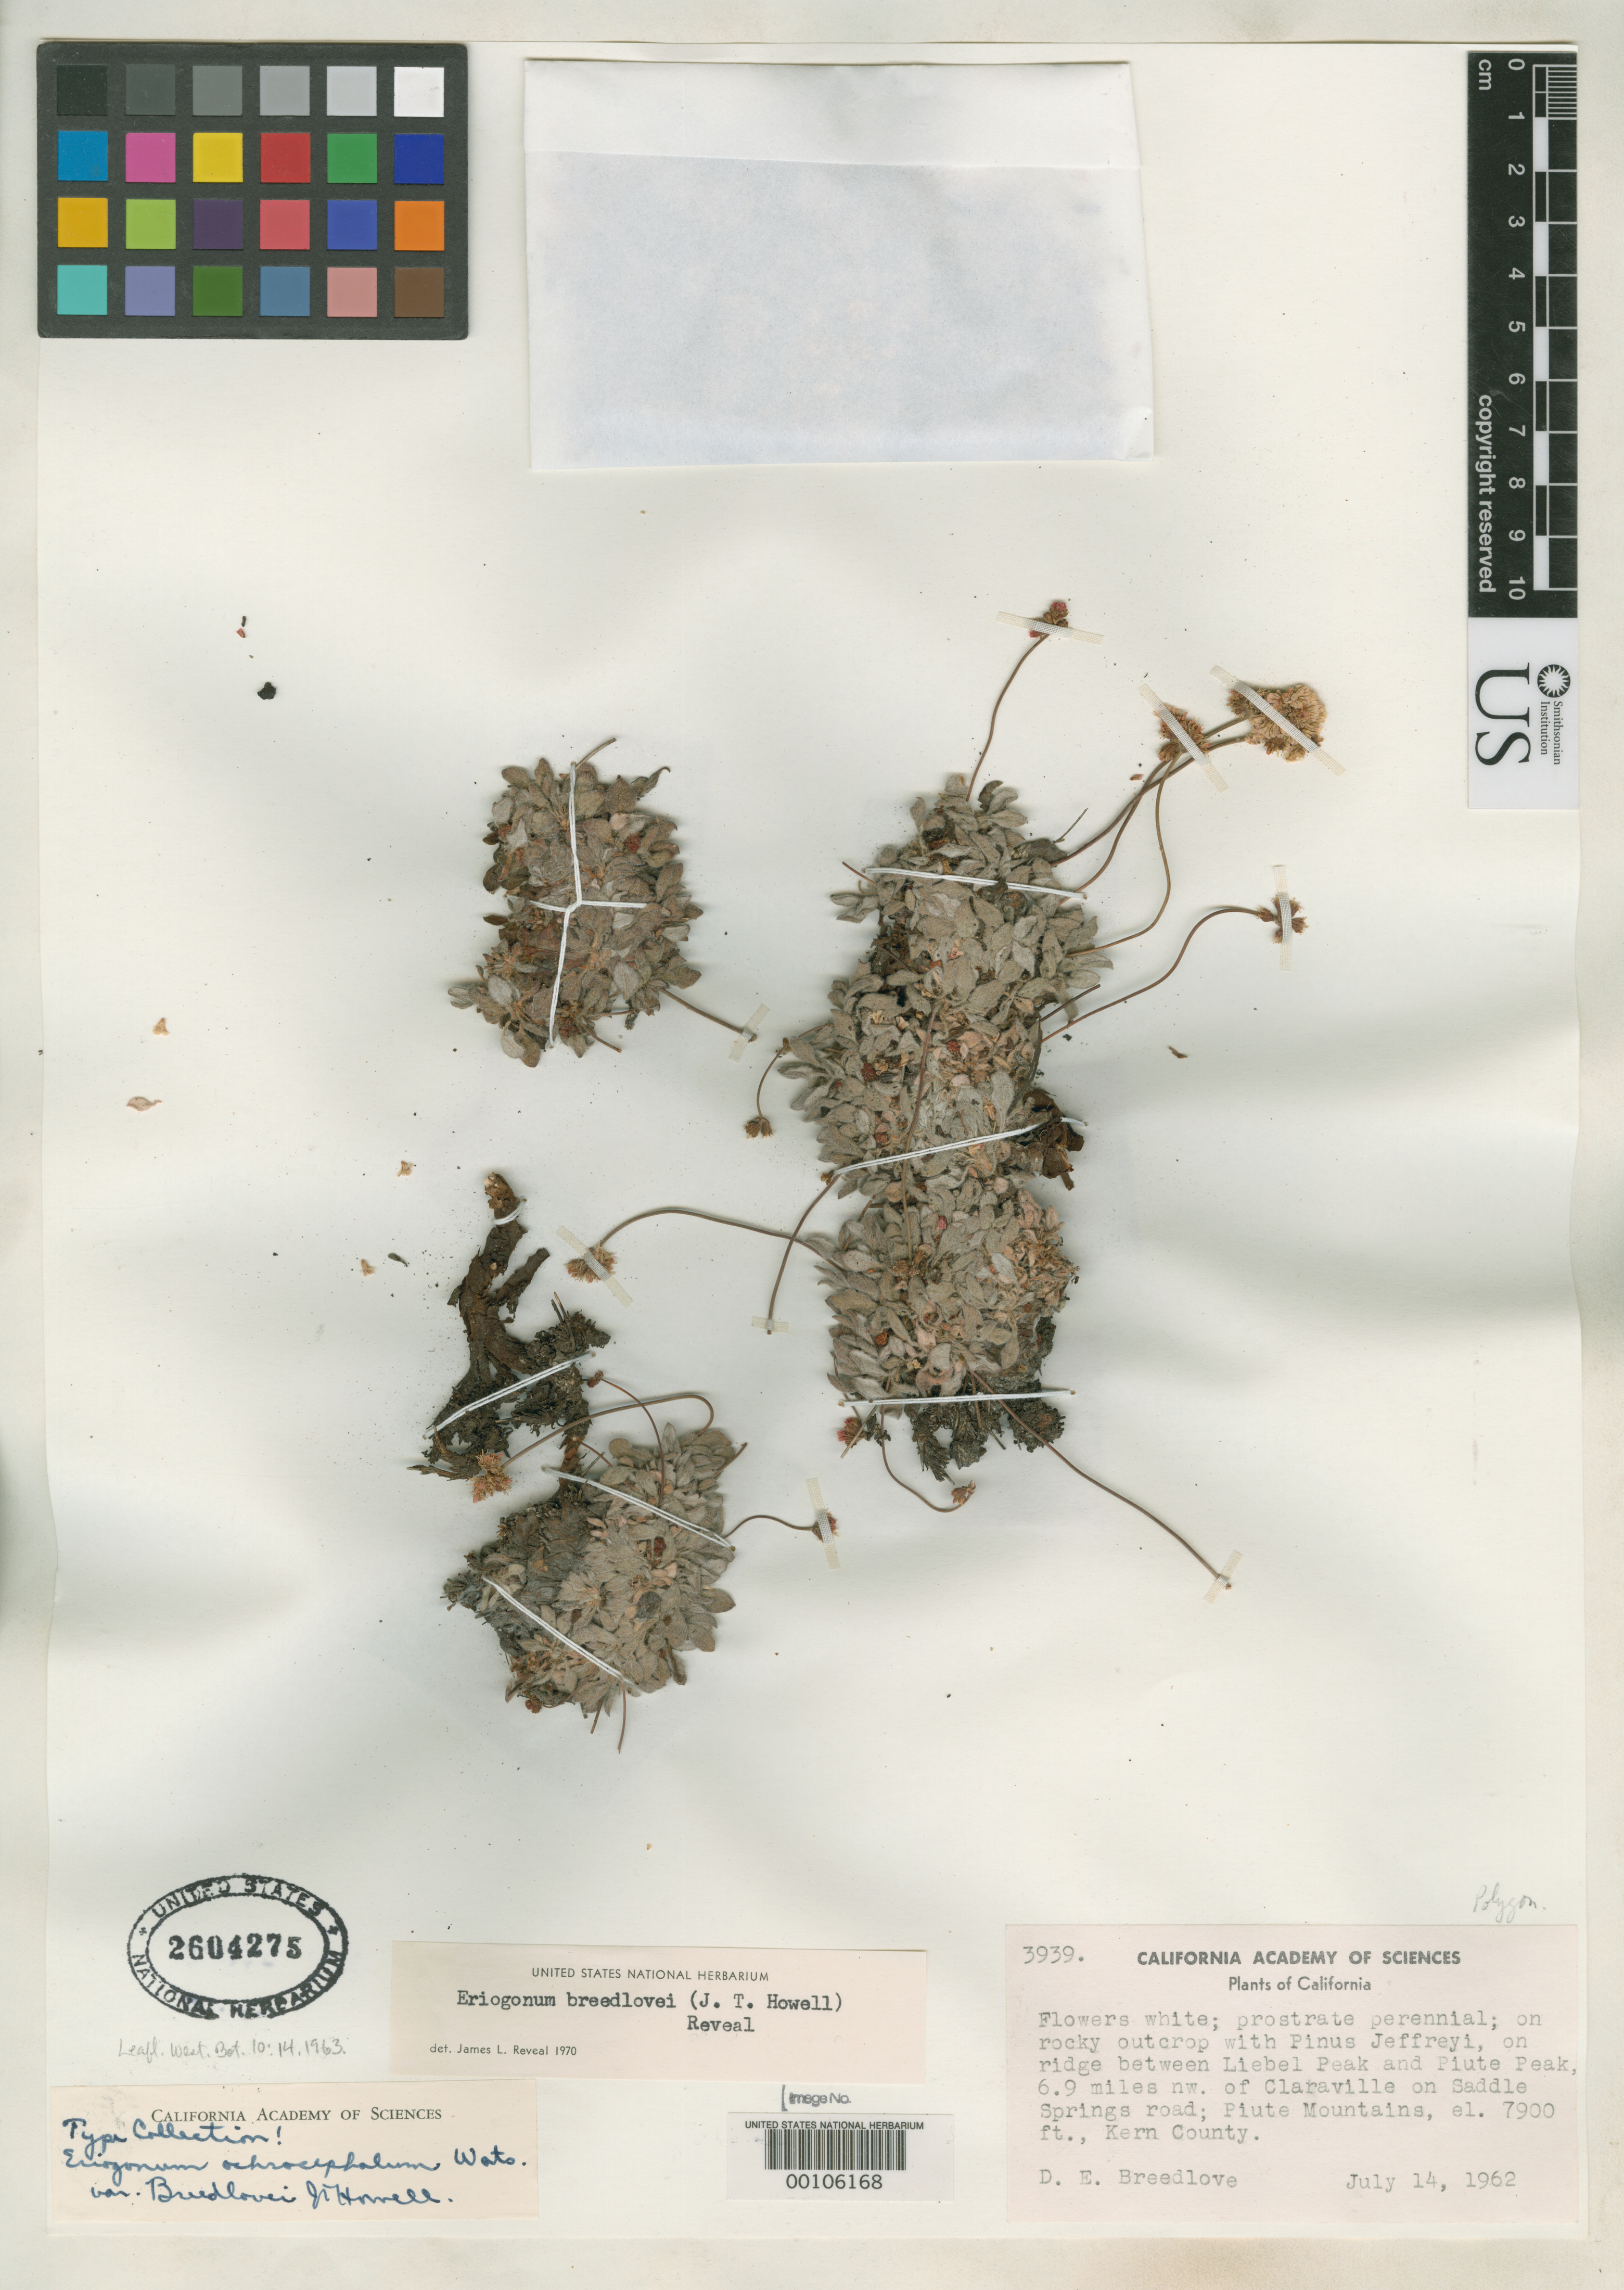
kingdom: Plantae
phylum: Tracheophyta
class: Magnoliopsida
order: Caryophyllales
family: Polygonaceae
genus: Eriogonum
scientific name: Eriogonum ochrocephalum var. breedlovei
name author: J.T. Howell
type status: Isotype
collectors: D. E. Breedlove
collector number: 3939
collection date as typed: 14 Jul 1962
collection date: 1962-07-14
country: United States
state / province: California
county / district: Kern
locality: Piute Mts.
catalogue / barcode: US 2604275